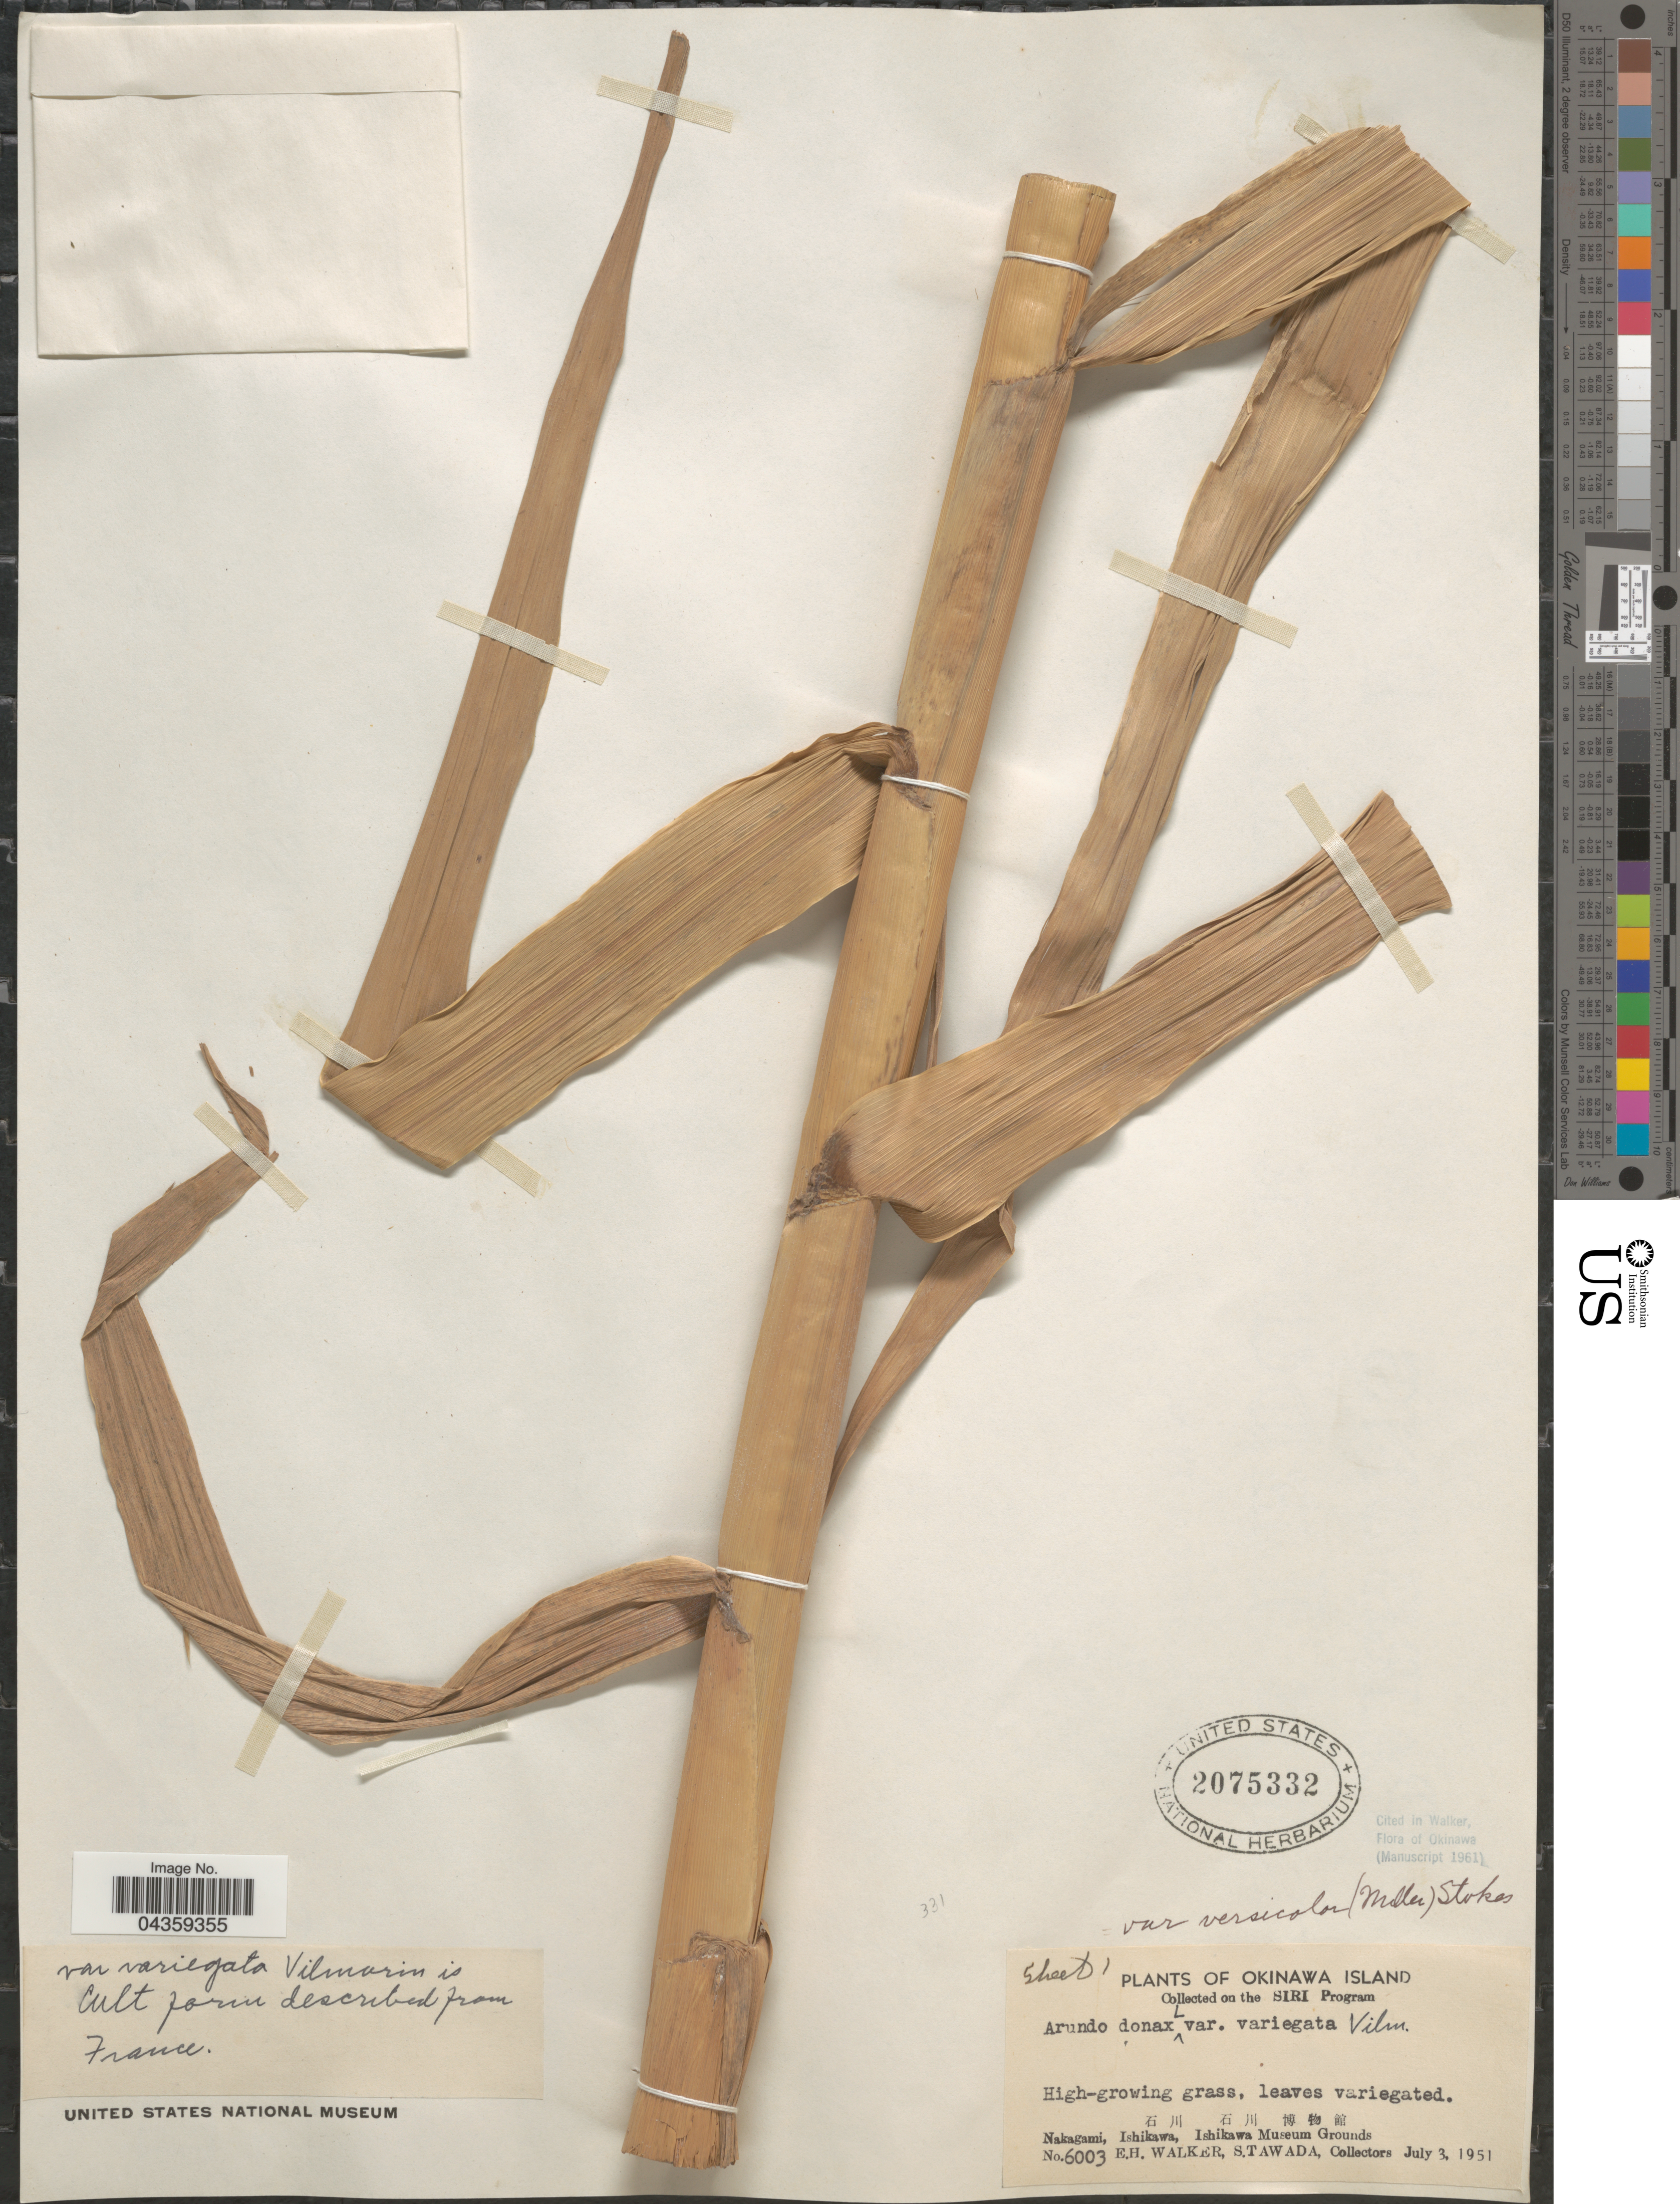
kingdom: Plantae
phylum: Tracheophyta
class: Liliopsida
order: Poales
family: Poaceae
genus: Arundo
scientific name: Arundo donax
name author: L.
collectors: E. H. Walker & S. Tawada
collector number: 6003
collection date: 1951-07-03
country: Japan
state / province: Okinawa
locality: Okinawa Island. X. Nakagami, Ishikawa, Ishikawa Museum Grounds.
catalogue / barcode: US 2075332